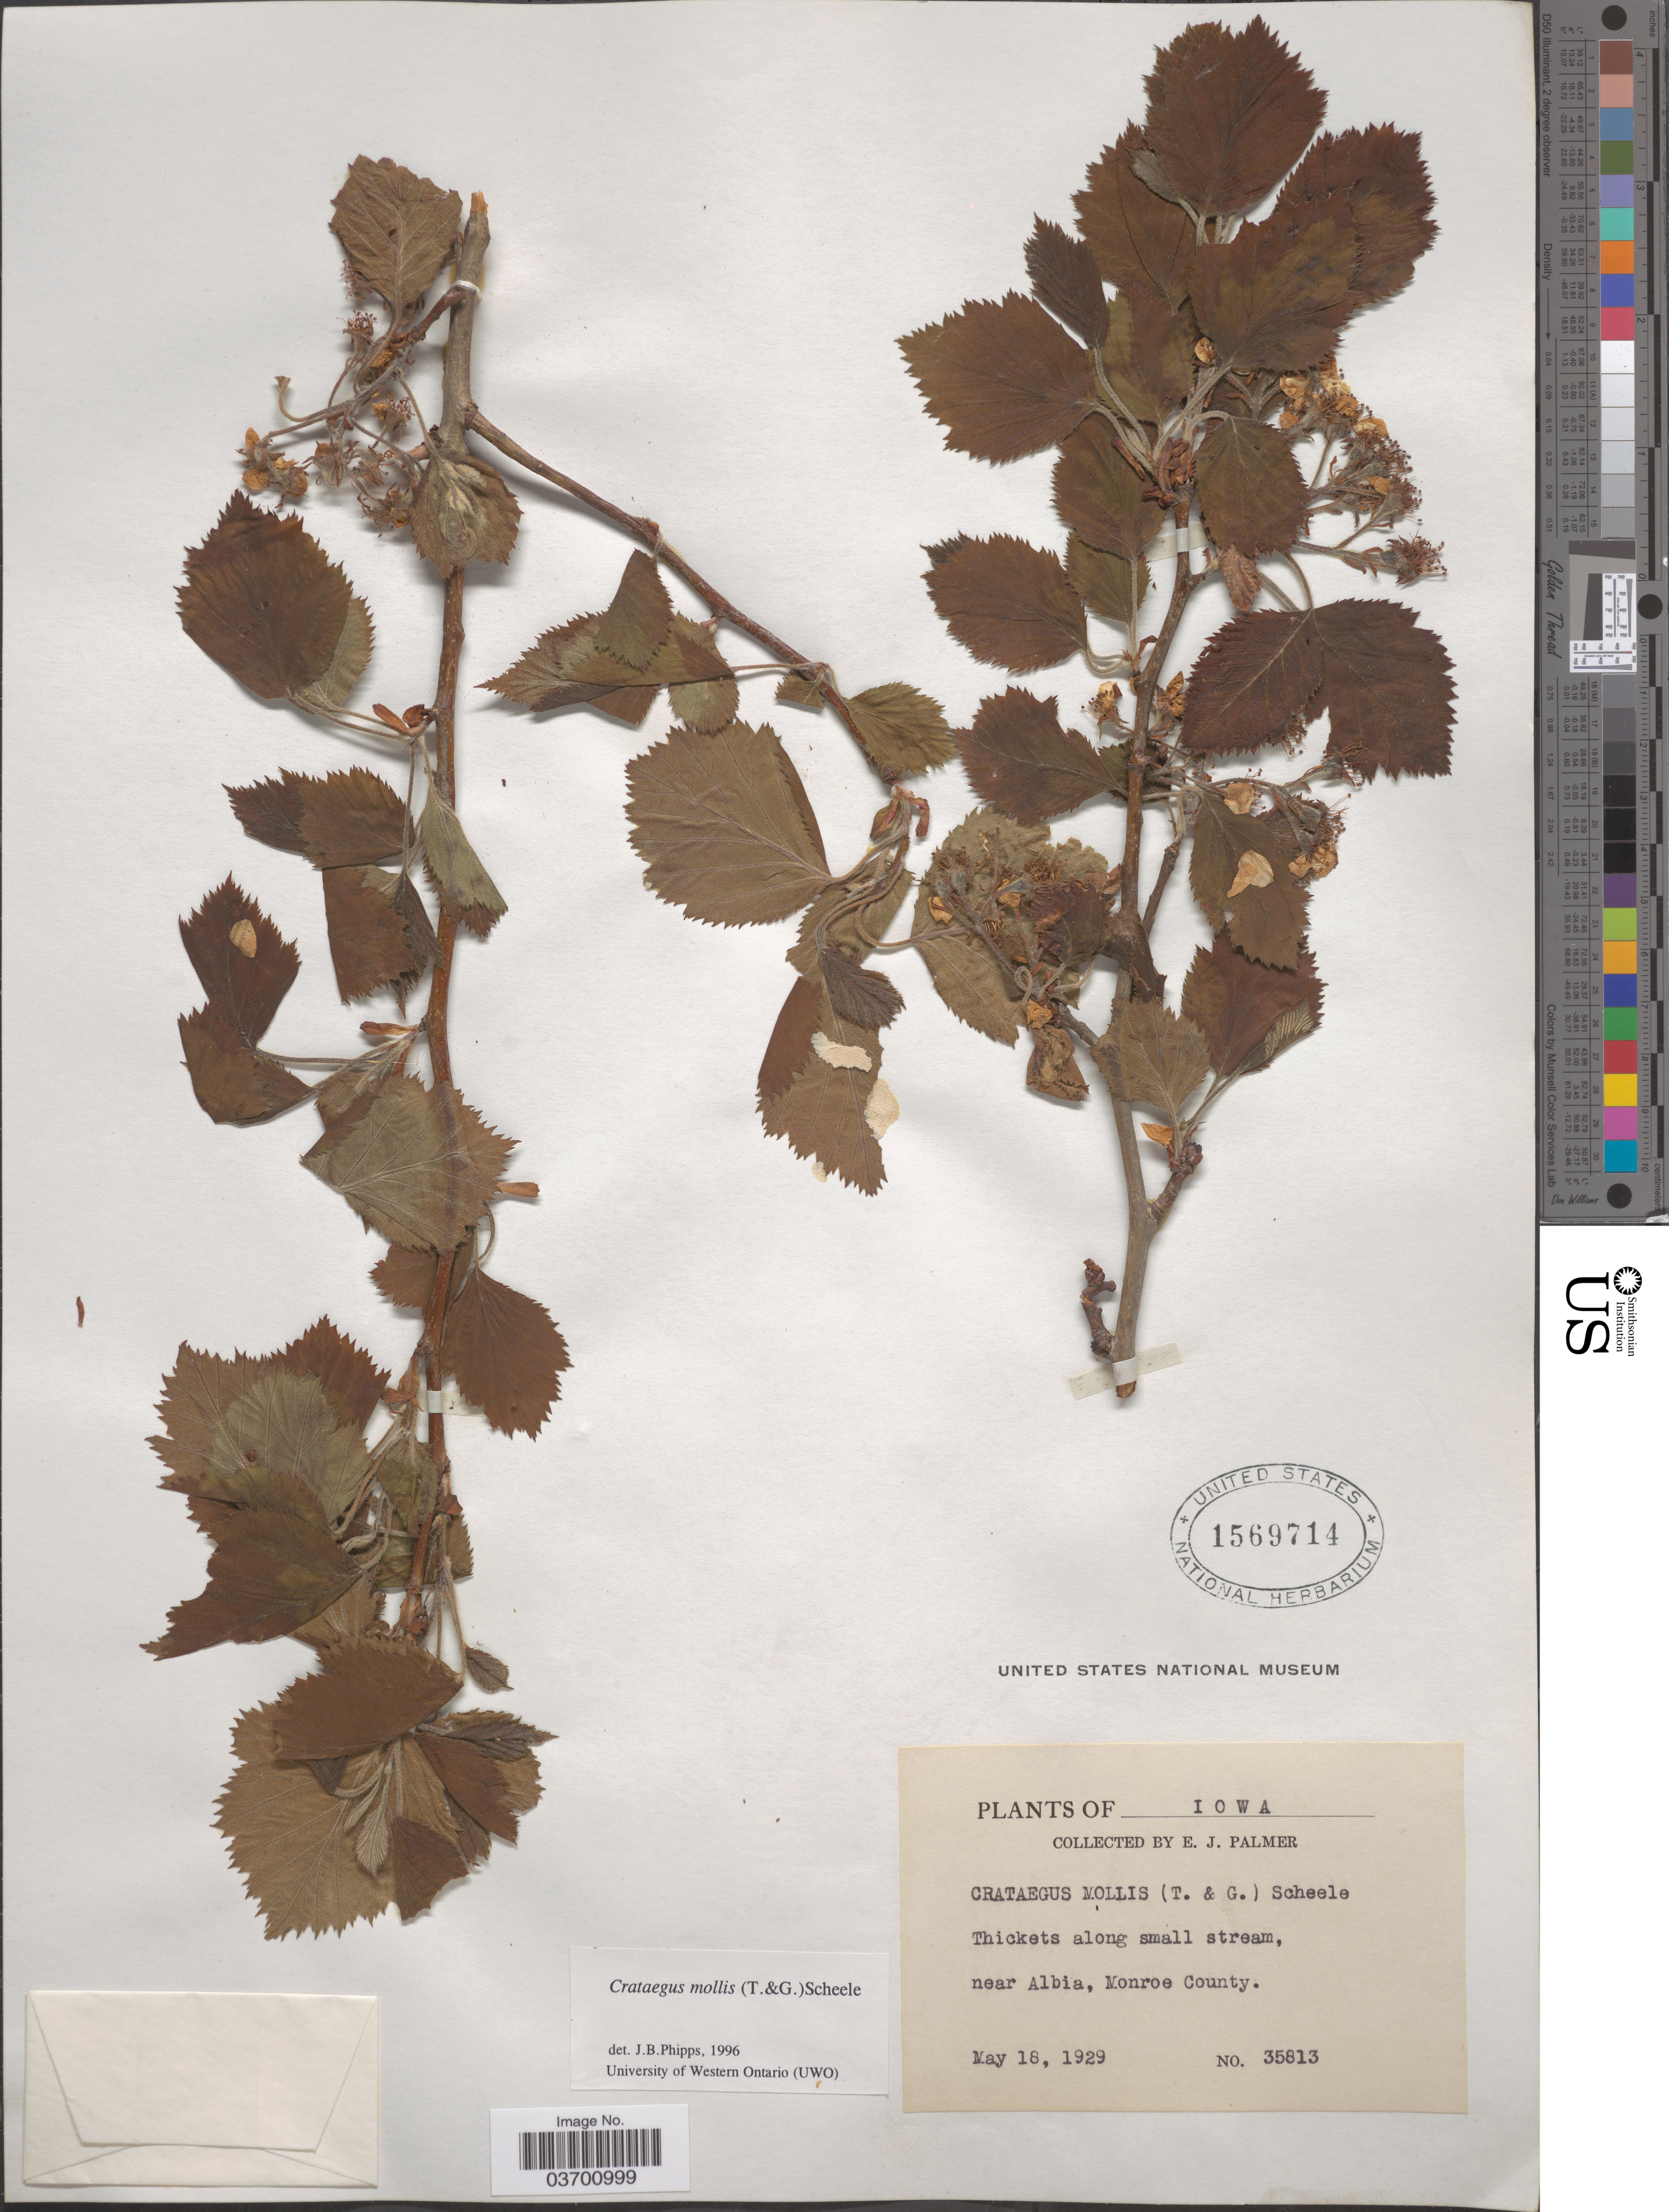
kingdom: Plantae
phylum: Tracheophyta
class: Magnoliopsida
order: Rosales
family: Rosaceae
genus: Crataegus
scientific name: Crataegus mollis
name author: (Torr. & A. Gray) Scheele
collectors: E. J. Palmer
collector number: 35813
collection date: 1929-05-18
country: United States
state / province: Iowa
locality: Near Alba, Monroe County.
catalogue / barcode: US 1569714